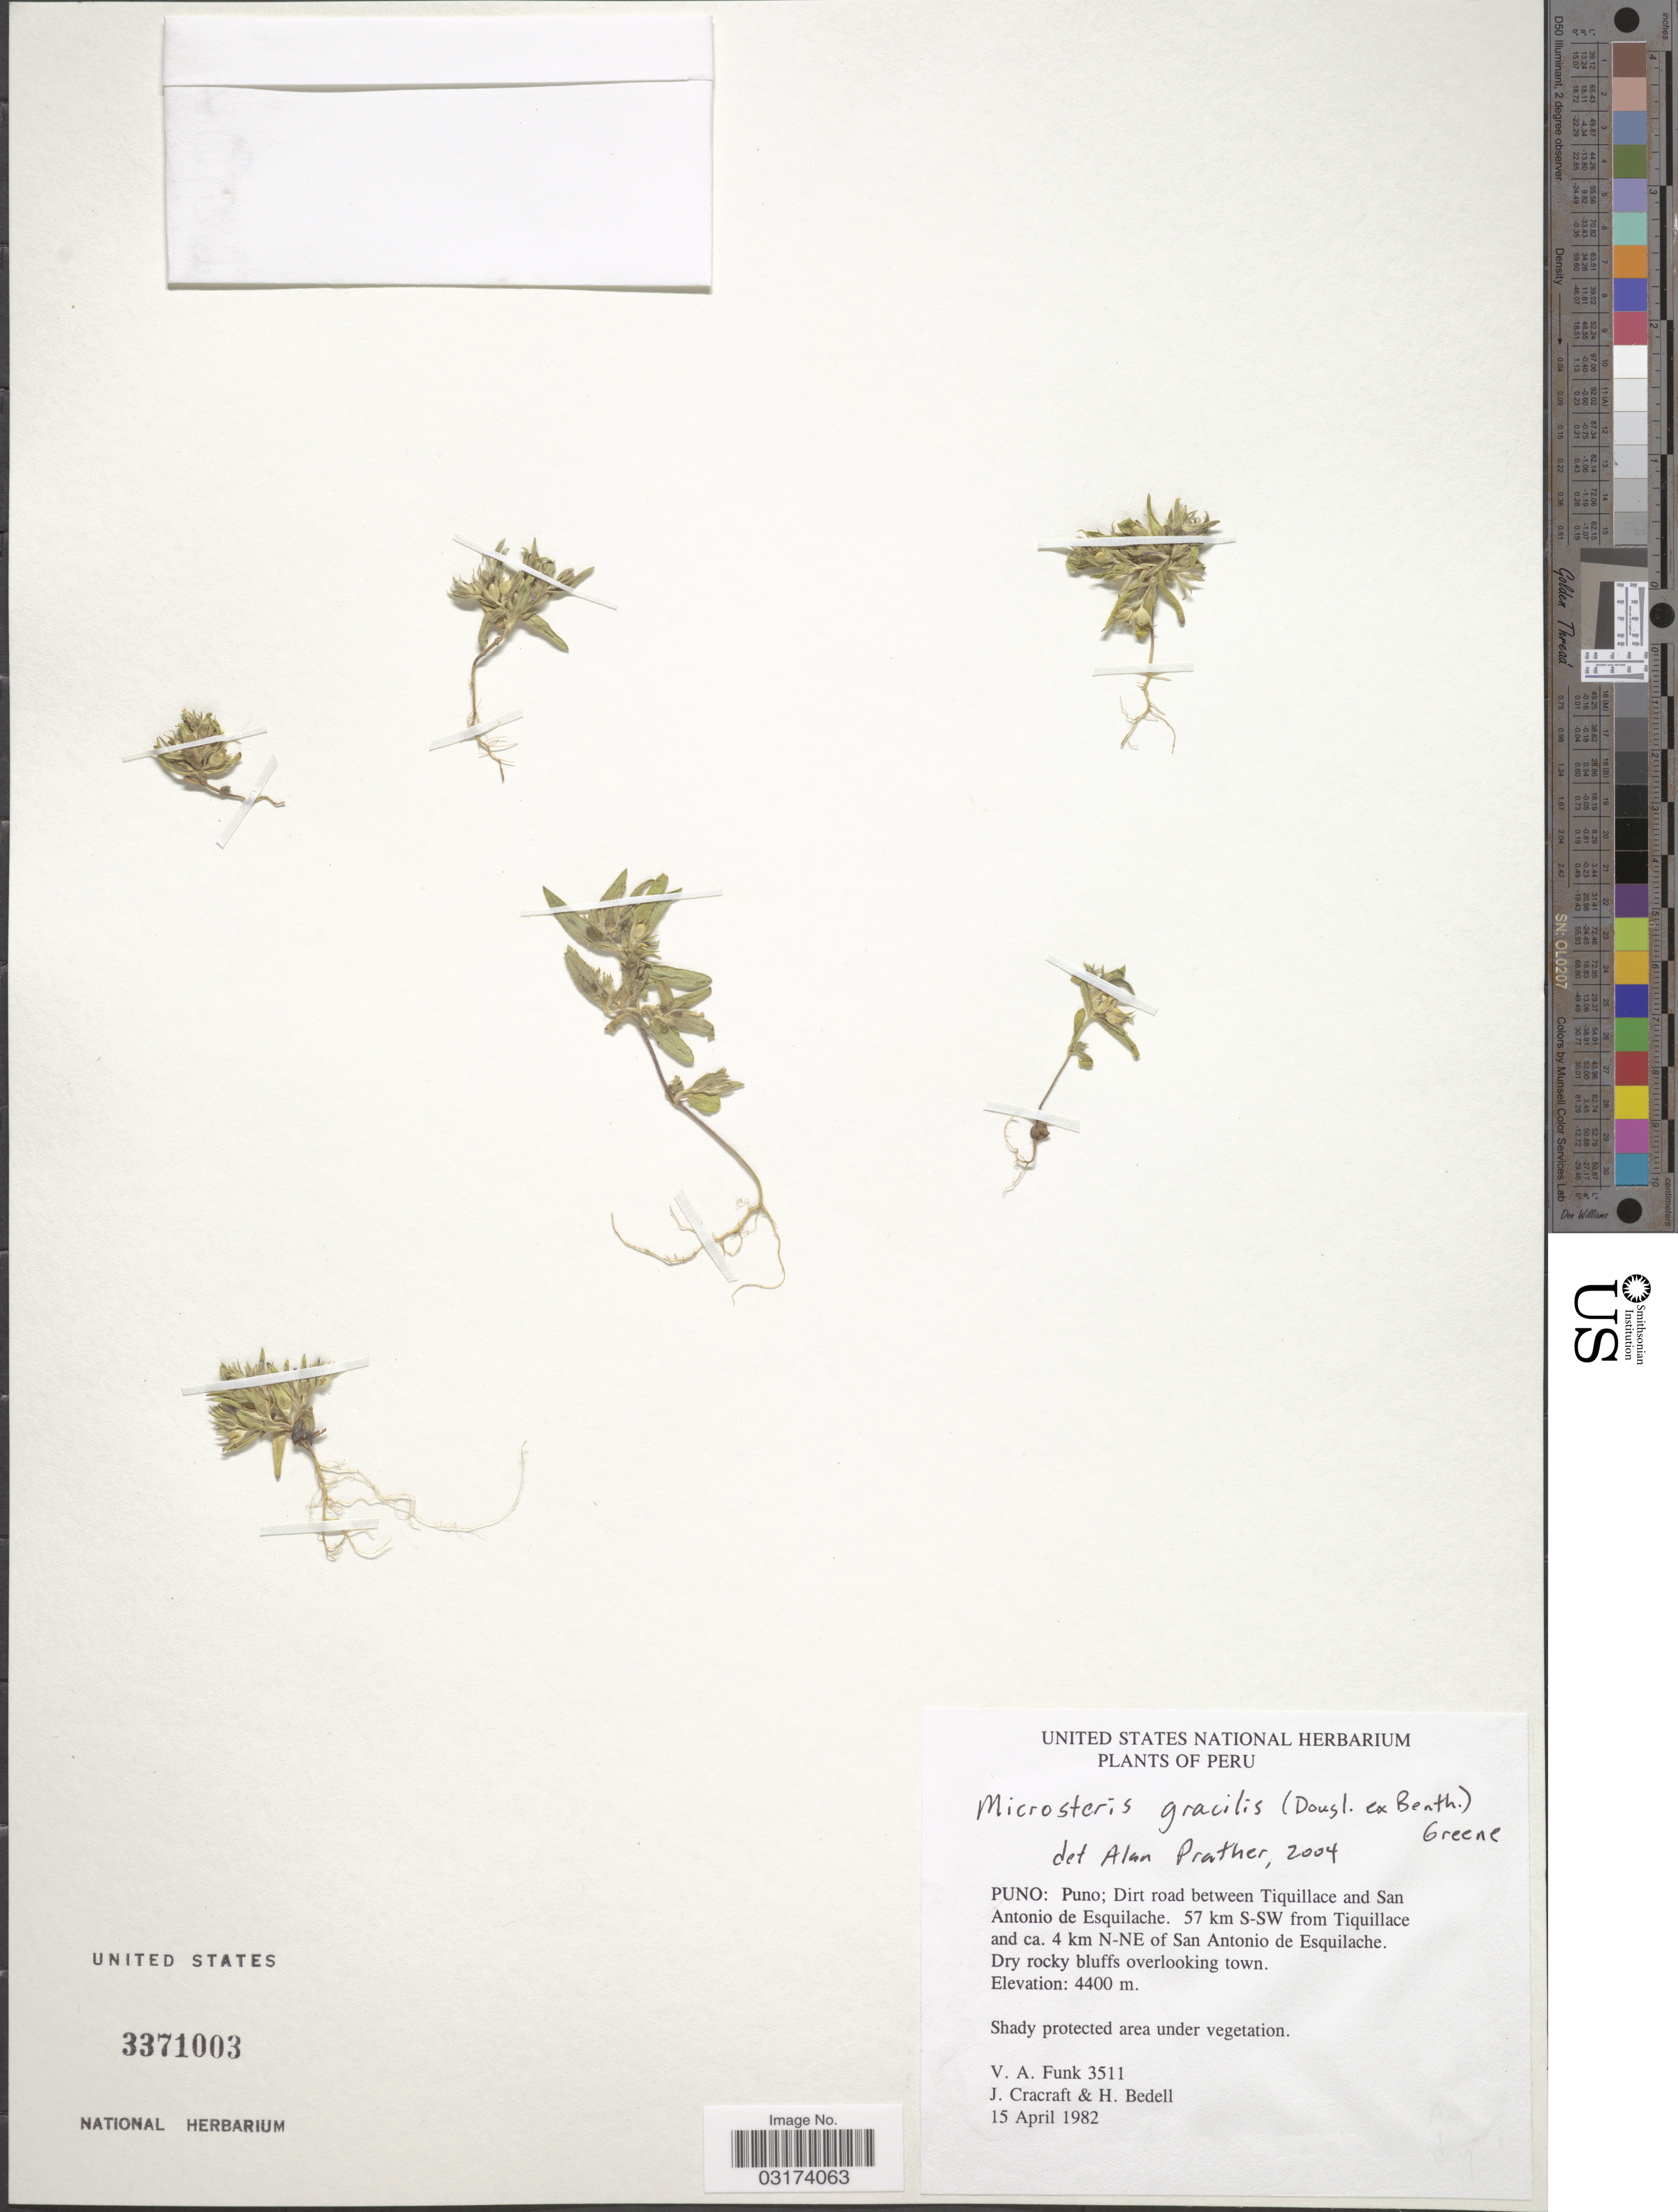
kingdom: Plantae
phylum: Tracheophyta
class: Magnoliopsida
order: Ericales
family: Polemoniaceae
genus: Microsteris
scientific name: Microsteris gracilis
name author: (Hook.) Greene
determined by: (US) Smithsonian Institution - National Museum of Natural History - Department of Botany (UNITED STATES)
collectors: V. Funk, J. L. Cracraft & H. Bedell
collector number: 3511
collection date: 1982-04-15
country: Peru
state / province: Puno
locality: Puno; Dirt road between Tiquillace and San Antonio de Esquilache. 57 km S-SW from Tiquillace and ca. 4 km N-NE of San Antonio de Esquilache.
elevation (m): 4400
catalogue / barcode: US 3371003